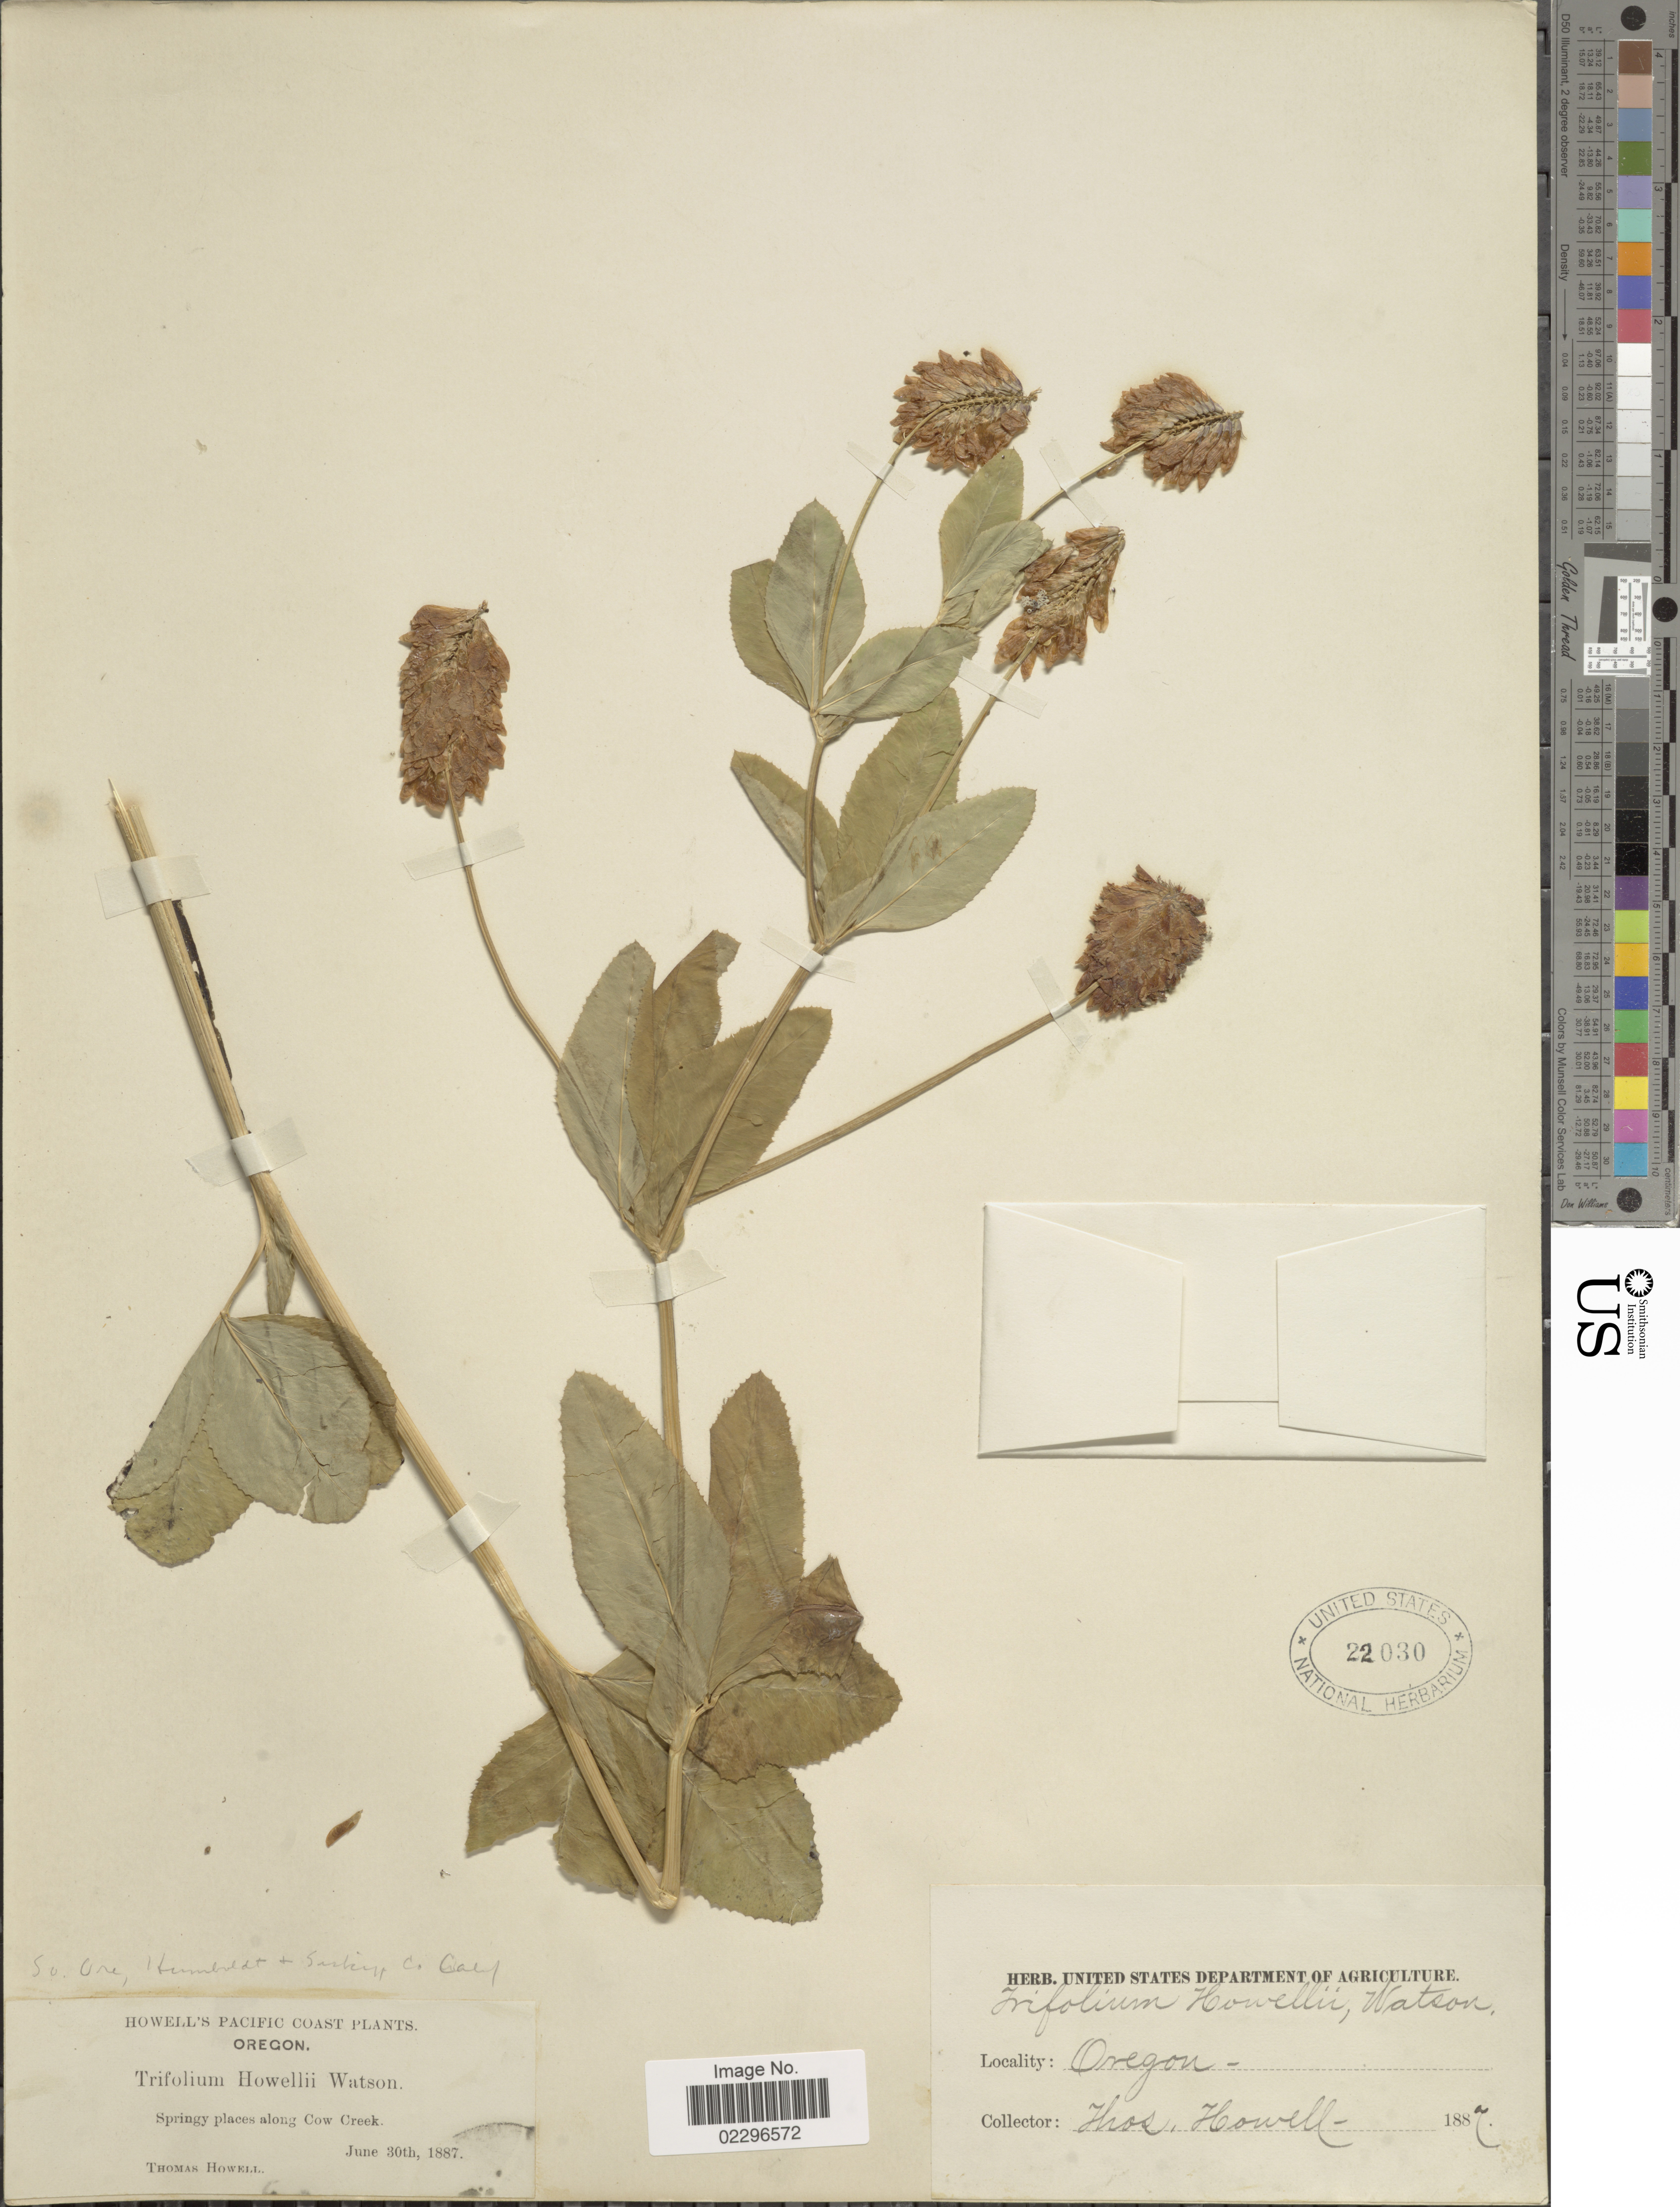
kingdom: Plantae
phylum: Tracheophyta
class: Magnoliopsida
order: Fabales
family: Fabaceae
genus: Trifolium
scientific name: Trifolium howellii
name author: S. Watson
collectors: T. Howell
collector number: s,n,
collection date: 1887-06-30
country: United States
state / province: Oregon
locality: Howell's Pacific Coast, Springy places along Cow Creek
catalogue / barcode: US 22030